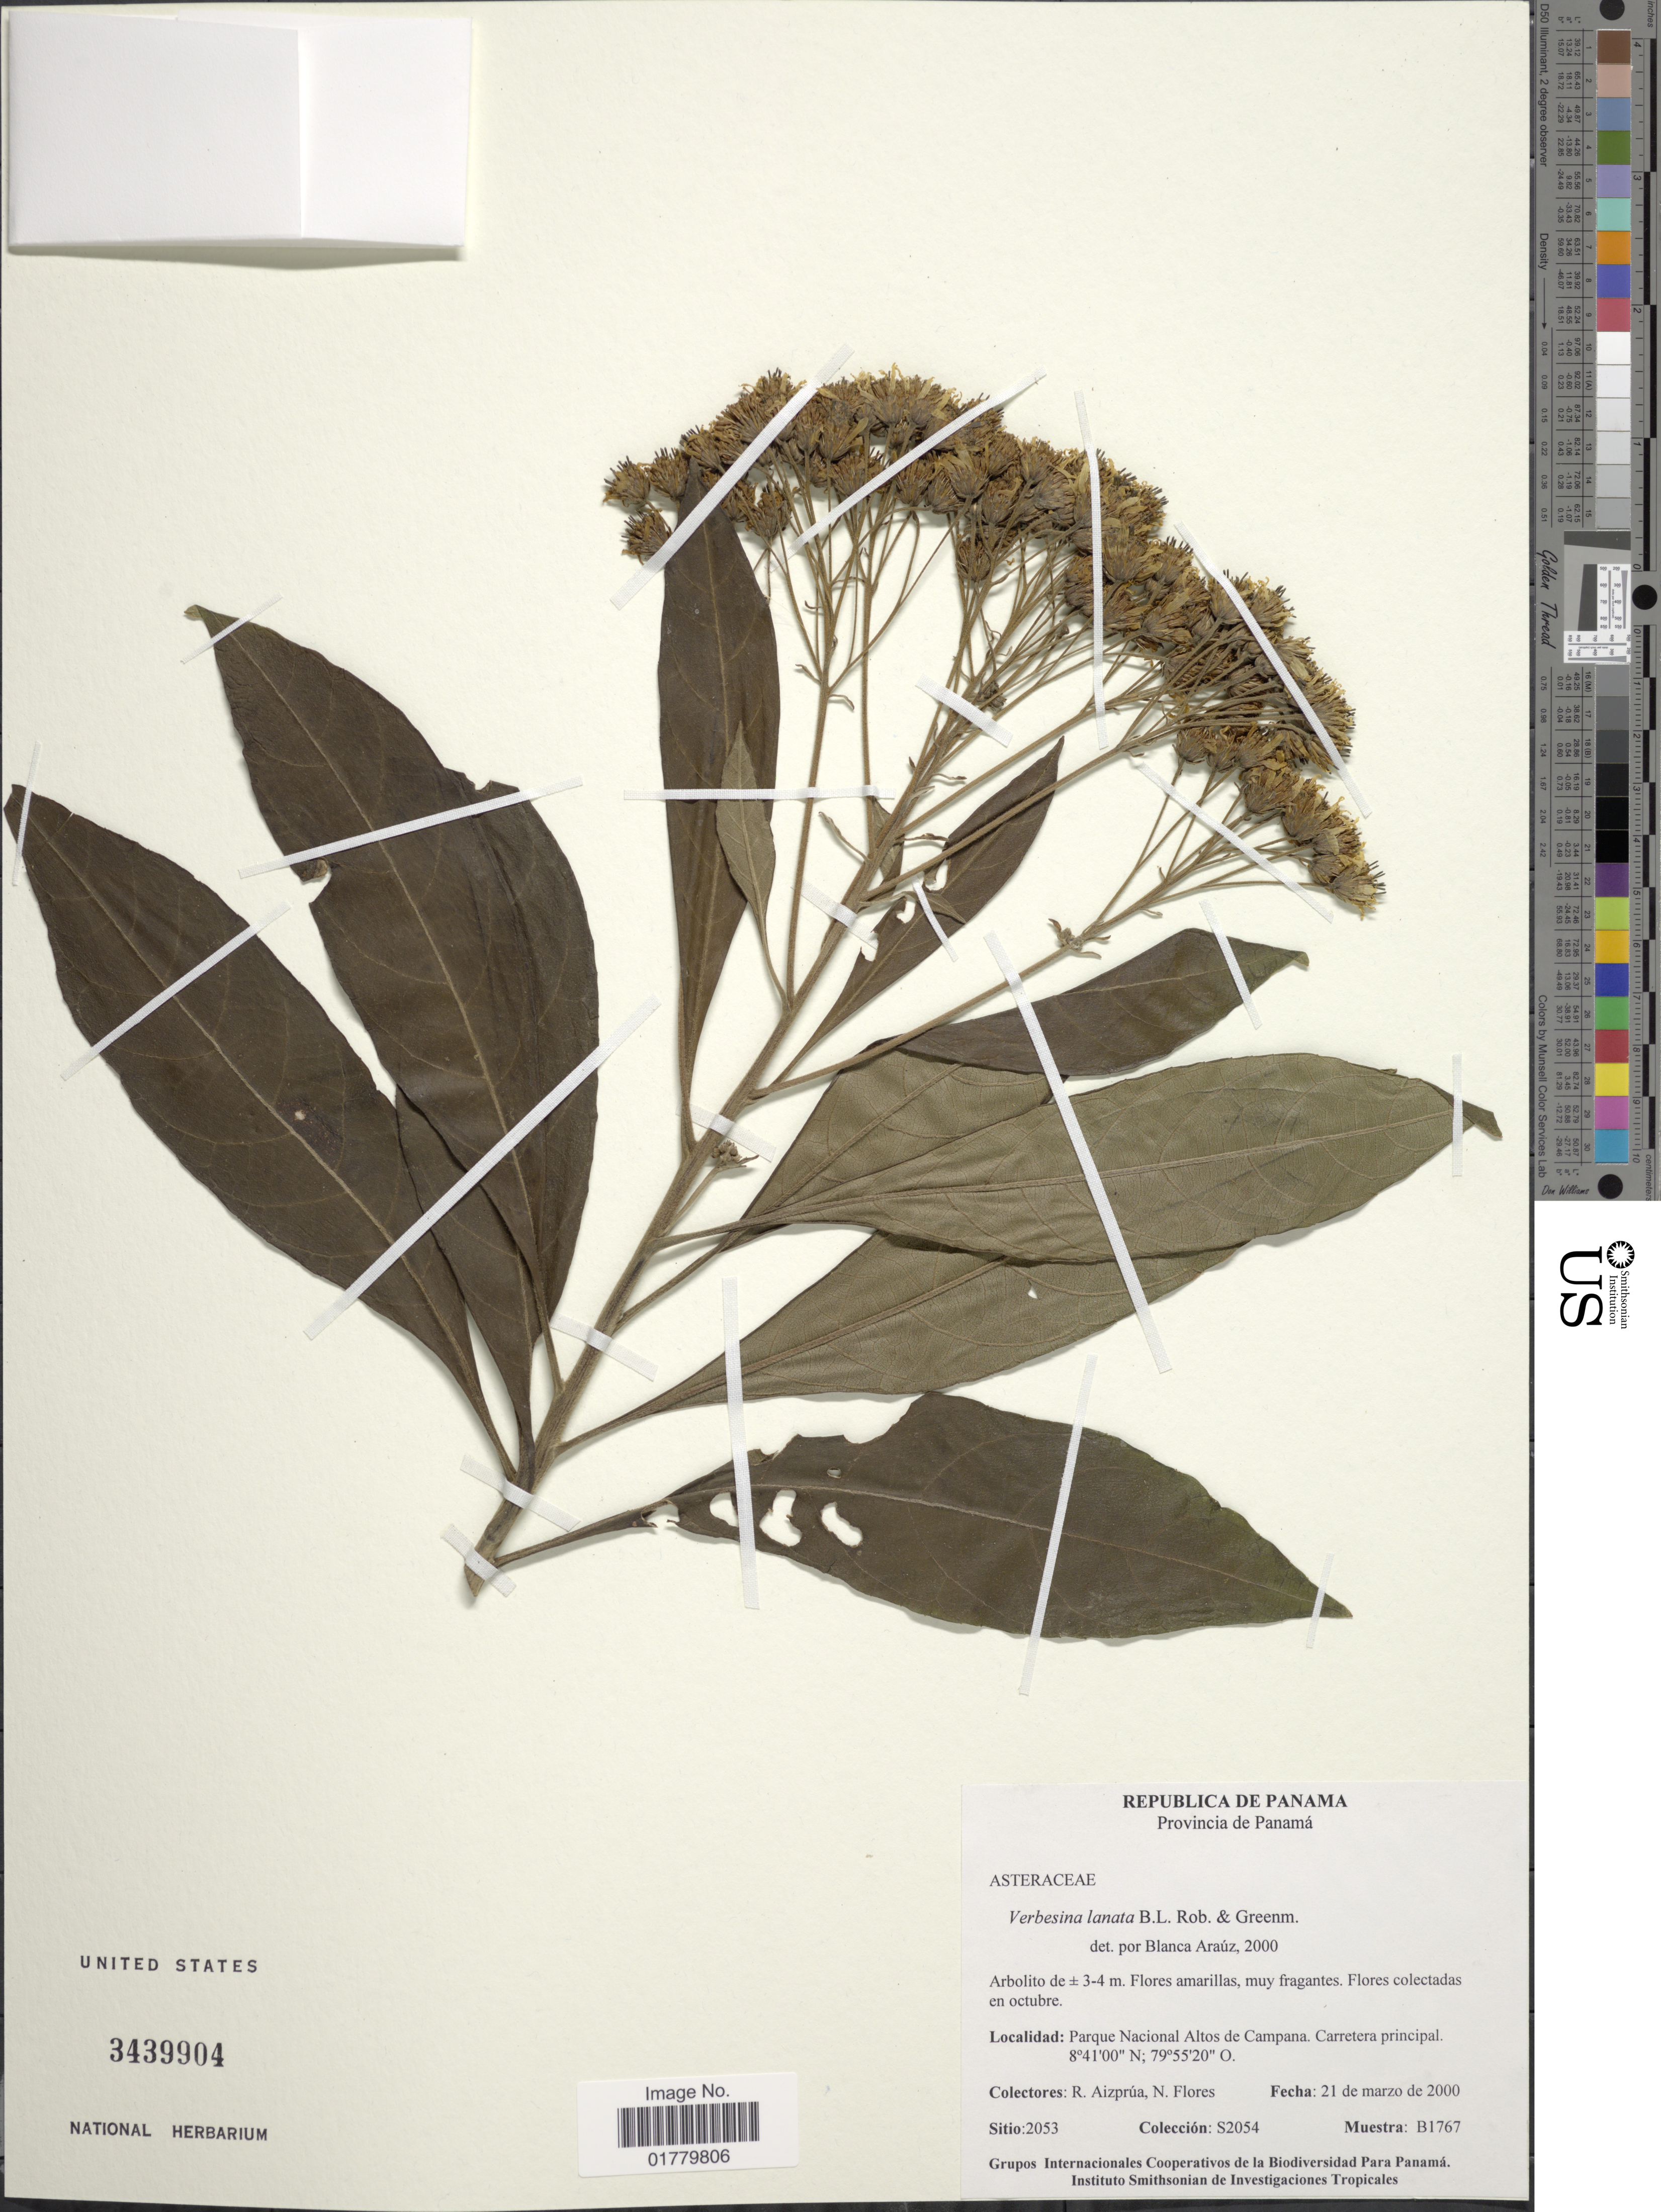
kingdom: Plantae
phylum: Tracheophyta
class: Magnoliopsida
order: Asterales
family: Asteraceae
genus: Verbesina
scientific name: Verbesina lanata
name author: B.L. Rob. & Greenm.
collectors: R. Aizprúa & N. Flores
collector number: S2054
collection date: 2000-03-21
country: Panama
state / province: Panamá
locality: Republica de Panama. Provincia de Panamá. Parque Nacional Altos de Campana. Carretera principal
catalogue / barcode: US 3439904